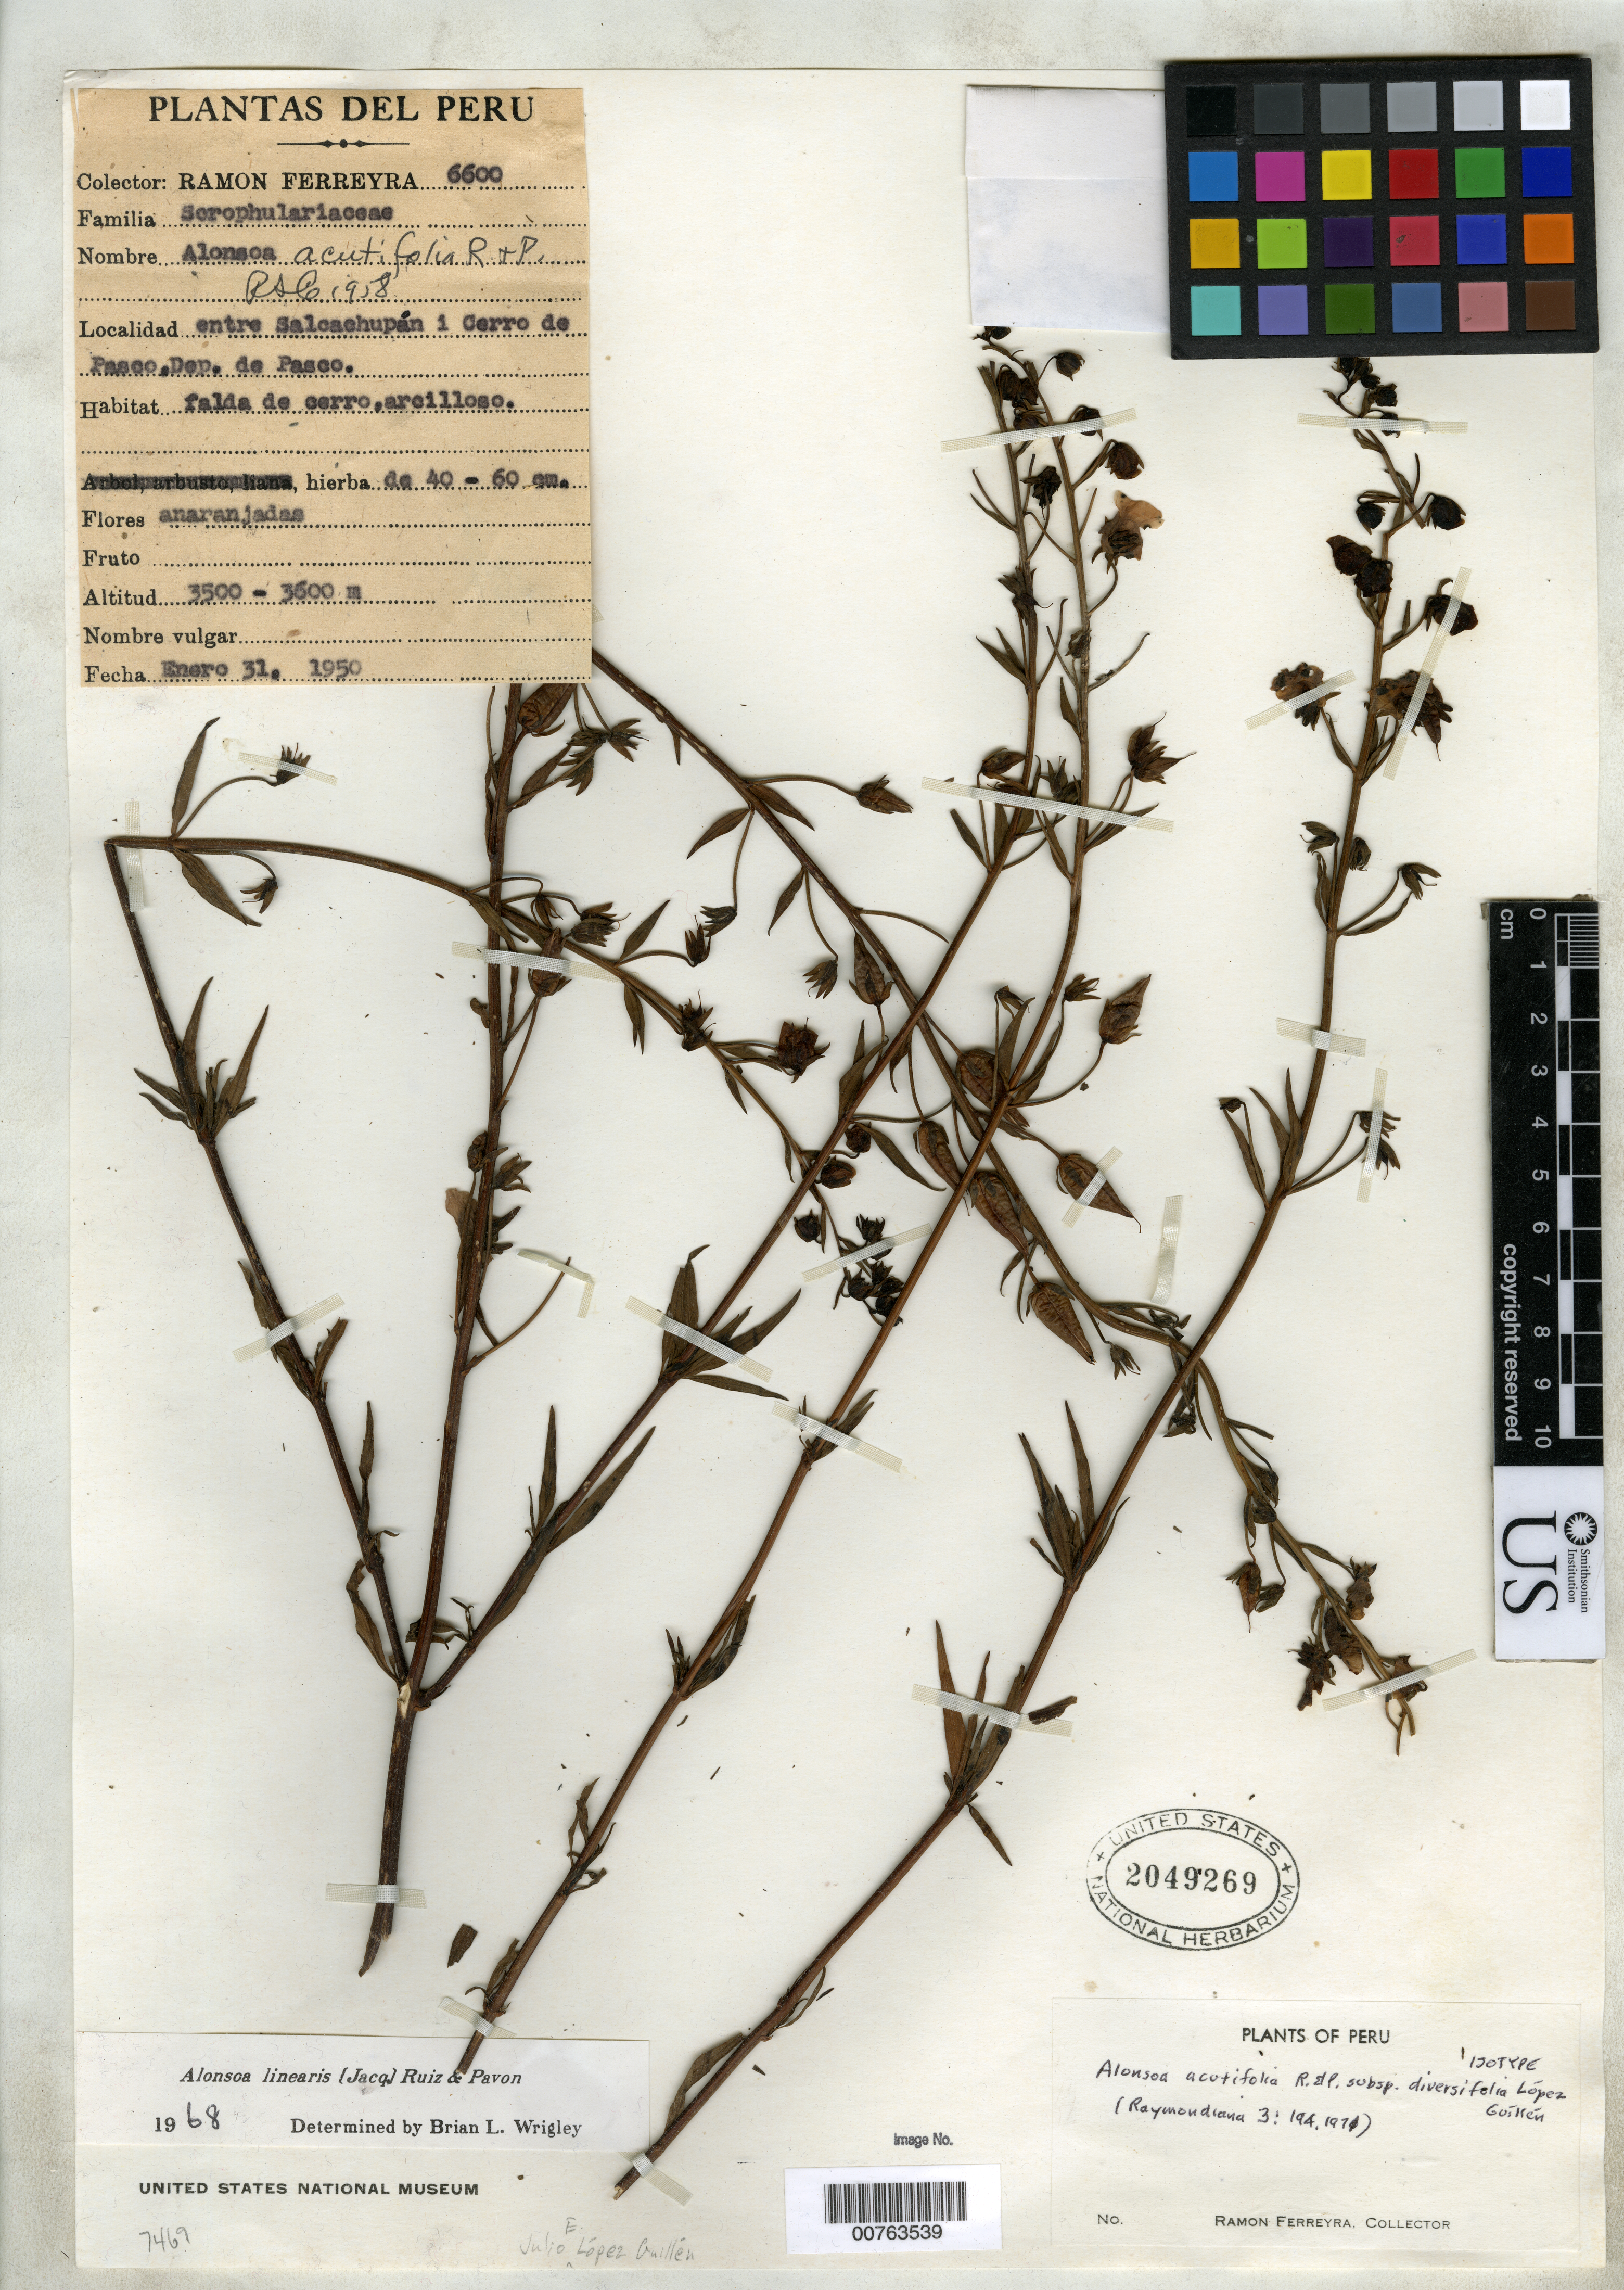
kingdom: Plantae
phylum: Tracheophyta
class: Magnoliopsida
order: Lamiales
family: Scrophulariaceae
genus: Alonsoa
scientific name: Alonsoa acutifolia subsp. diversifolia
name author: López Guillén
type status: Isotype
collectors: R. A. Ferreyra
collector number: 6600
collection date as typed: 31 Jan 1950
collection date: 1950-01-31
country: Peru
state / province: Pasco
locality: Between Salcachupan and Cerro de Pasco.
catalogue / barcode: US 2049269